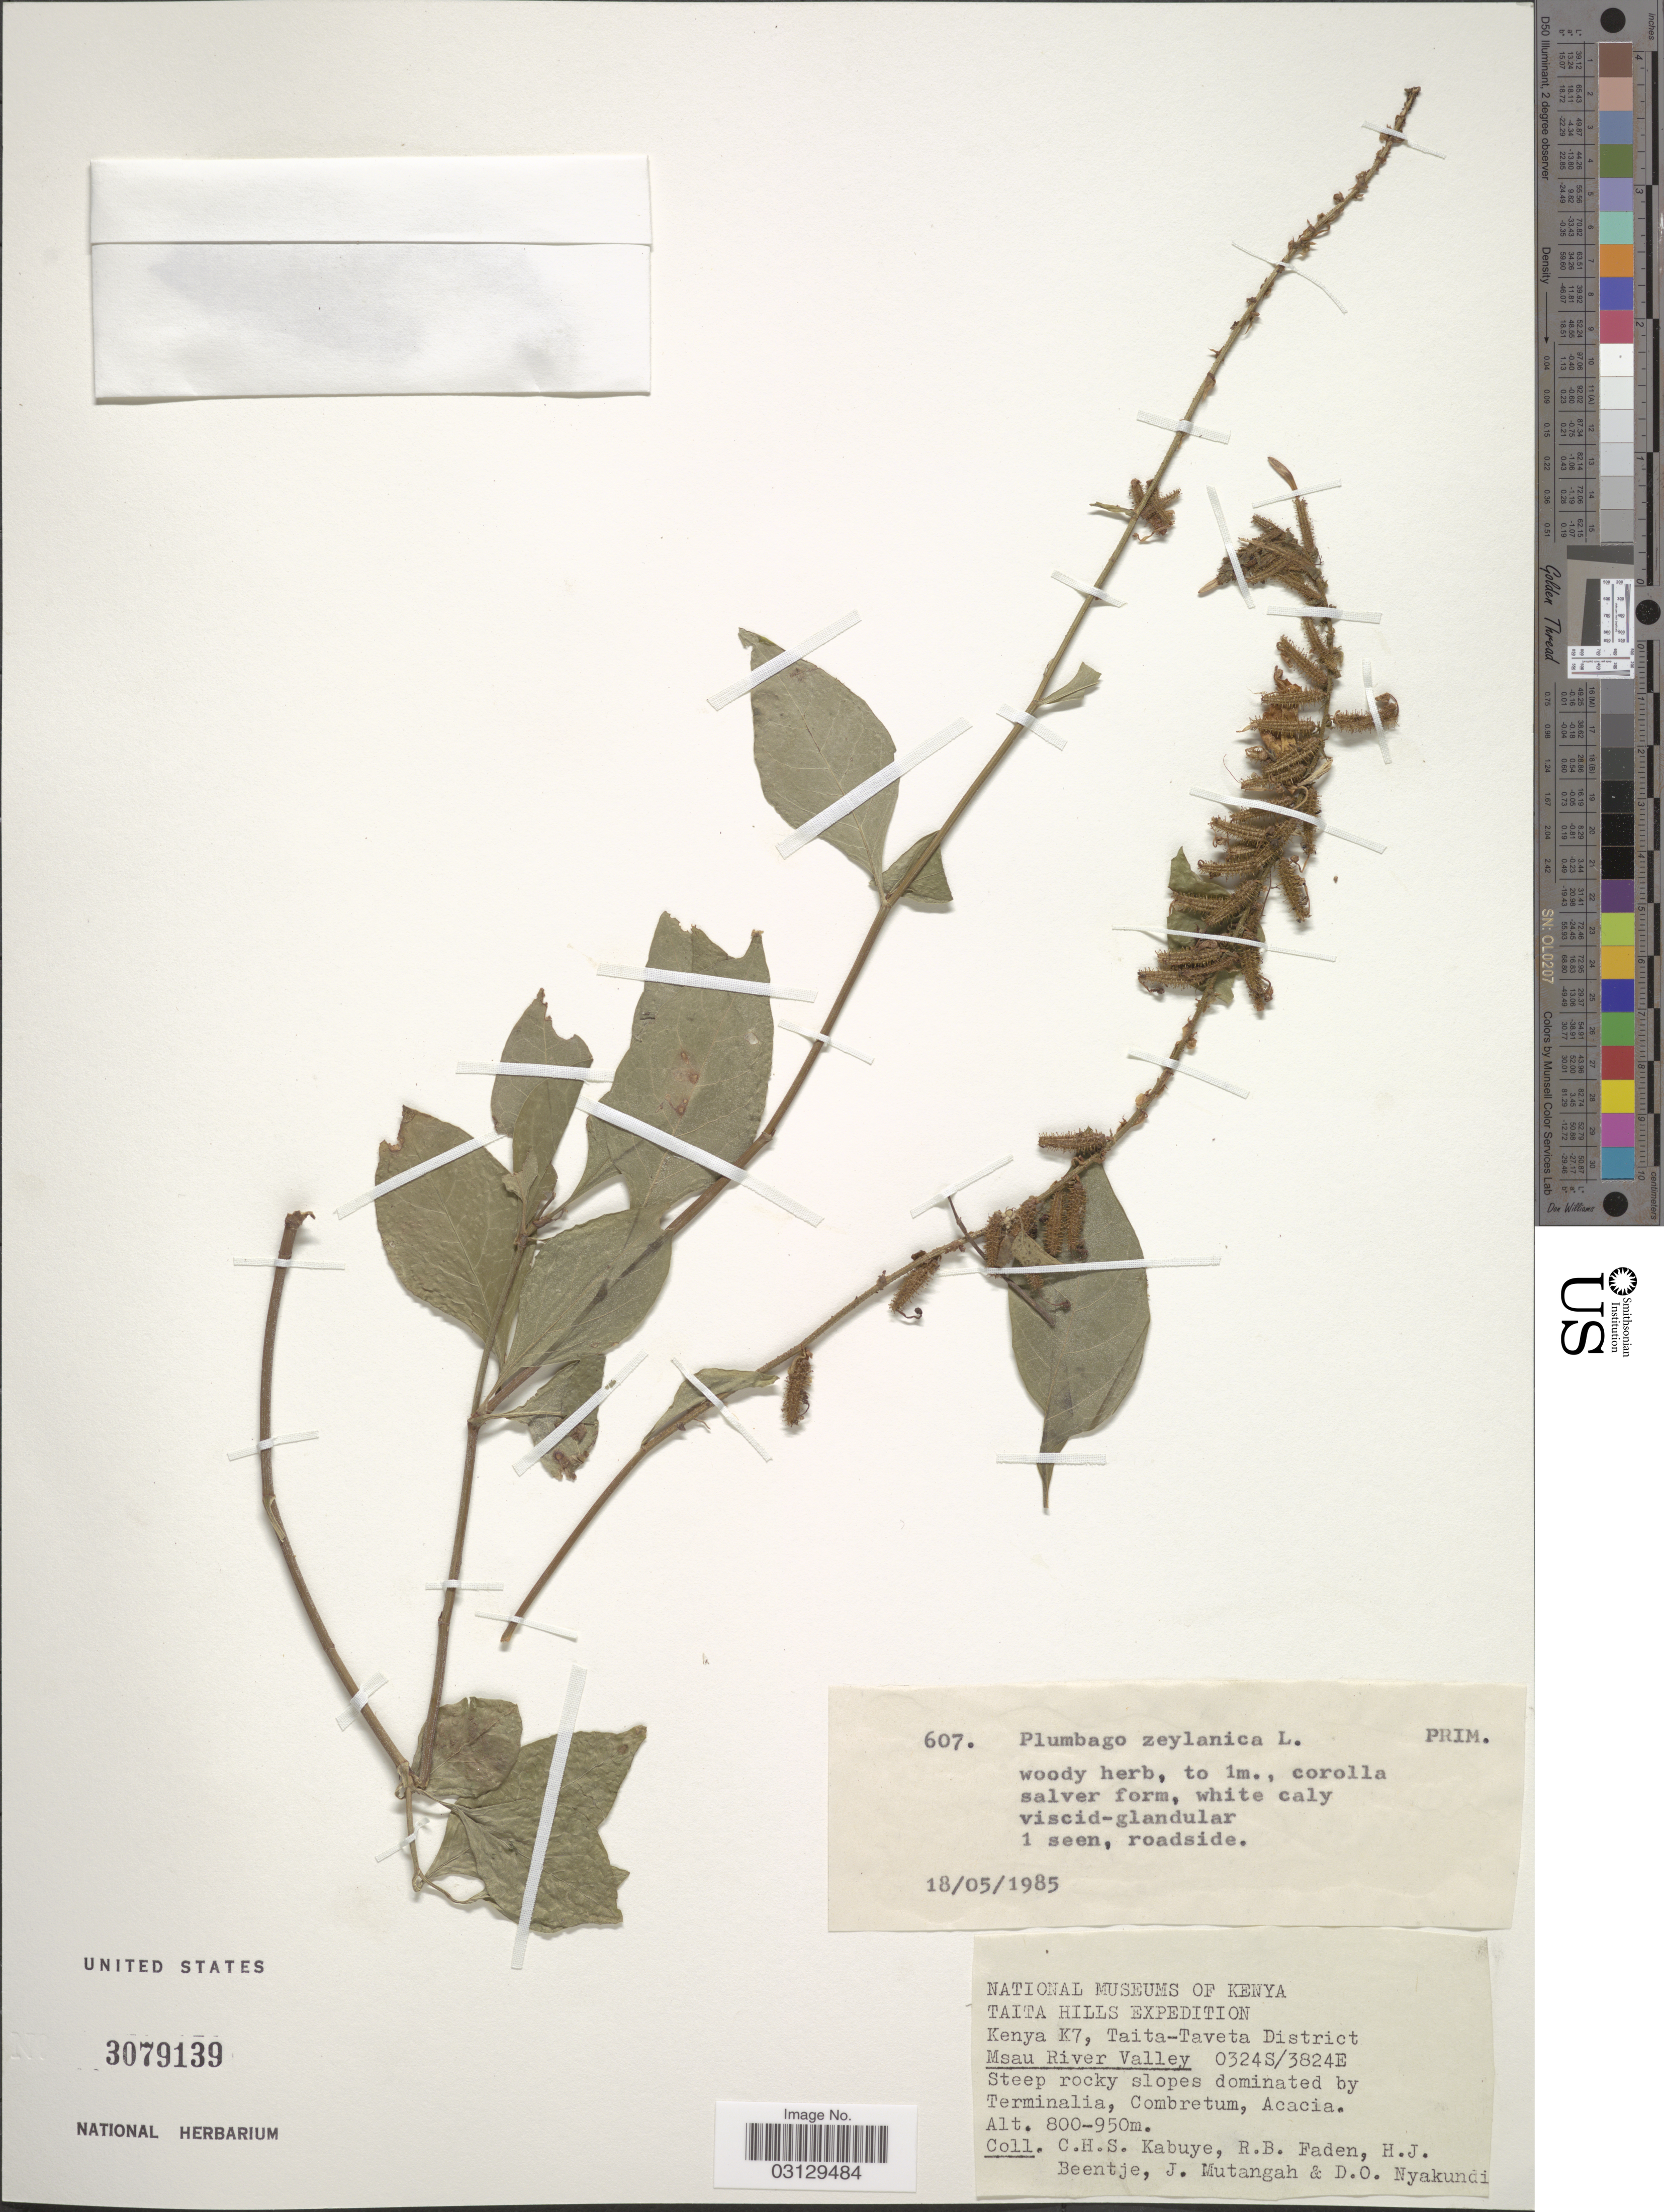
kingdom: Plantae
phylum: Tracheophyta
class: Magnoliopsida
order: Caryophyllales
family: Plumbaginaceae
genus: Plumbago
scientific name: Plumbago zeylanica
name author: L.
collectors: C. Kabuye, R. B. Faden, H. J. Beentje, J. Mutangah & D. Nyakundi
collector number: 607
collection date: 1985-05-18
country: Kenya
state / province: Taita Taveta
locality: Taita Hills. K7, Taita-Taveta District. Msau River Valley.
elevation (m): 800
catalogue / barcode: US 3079139